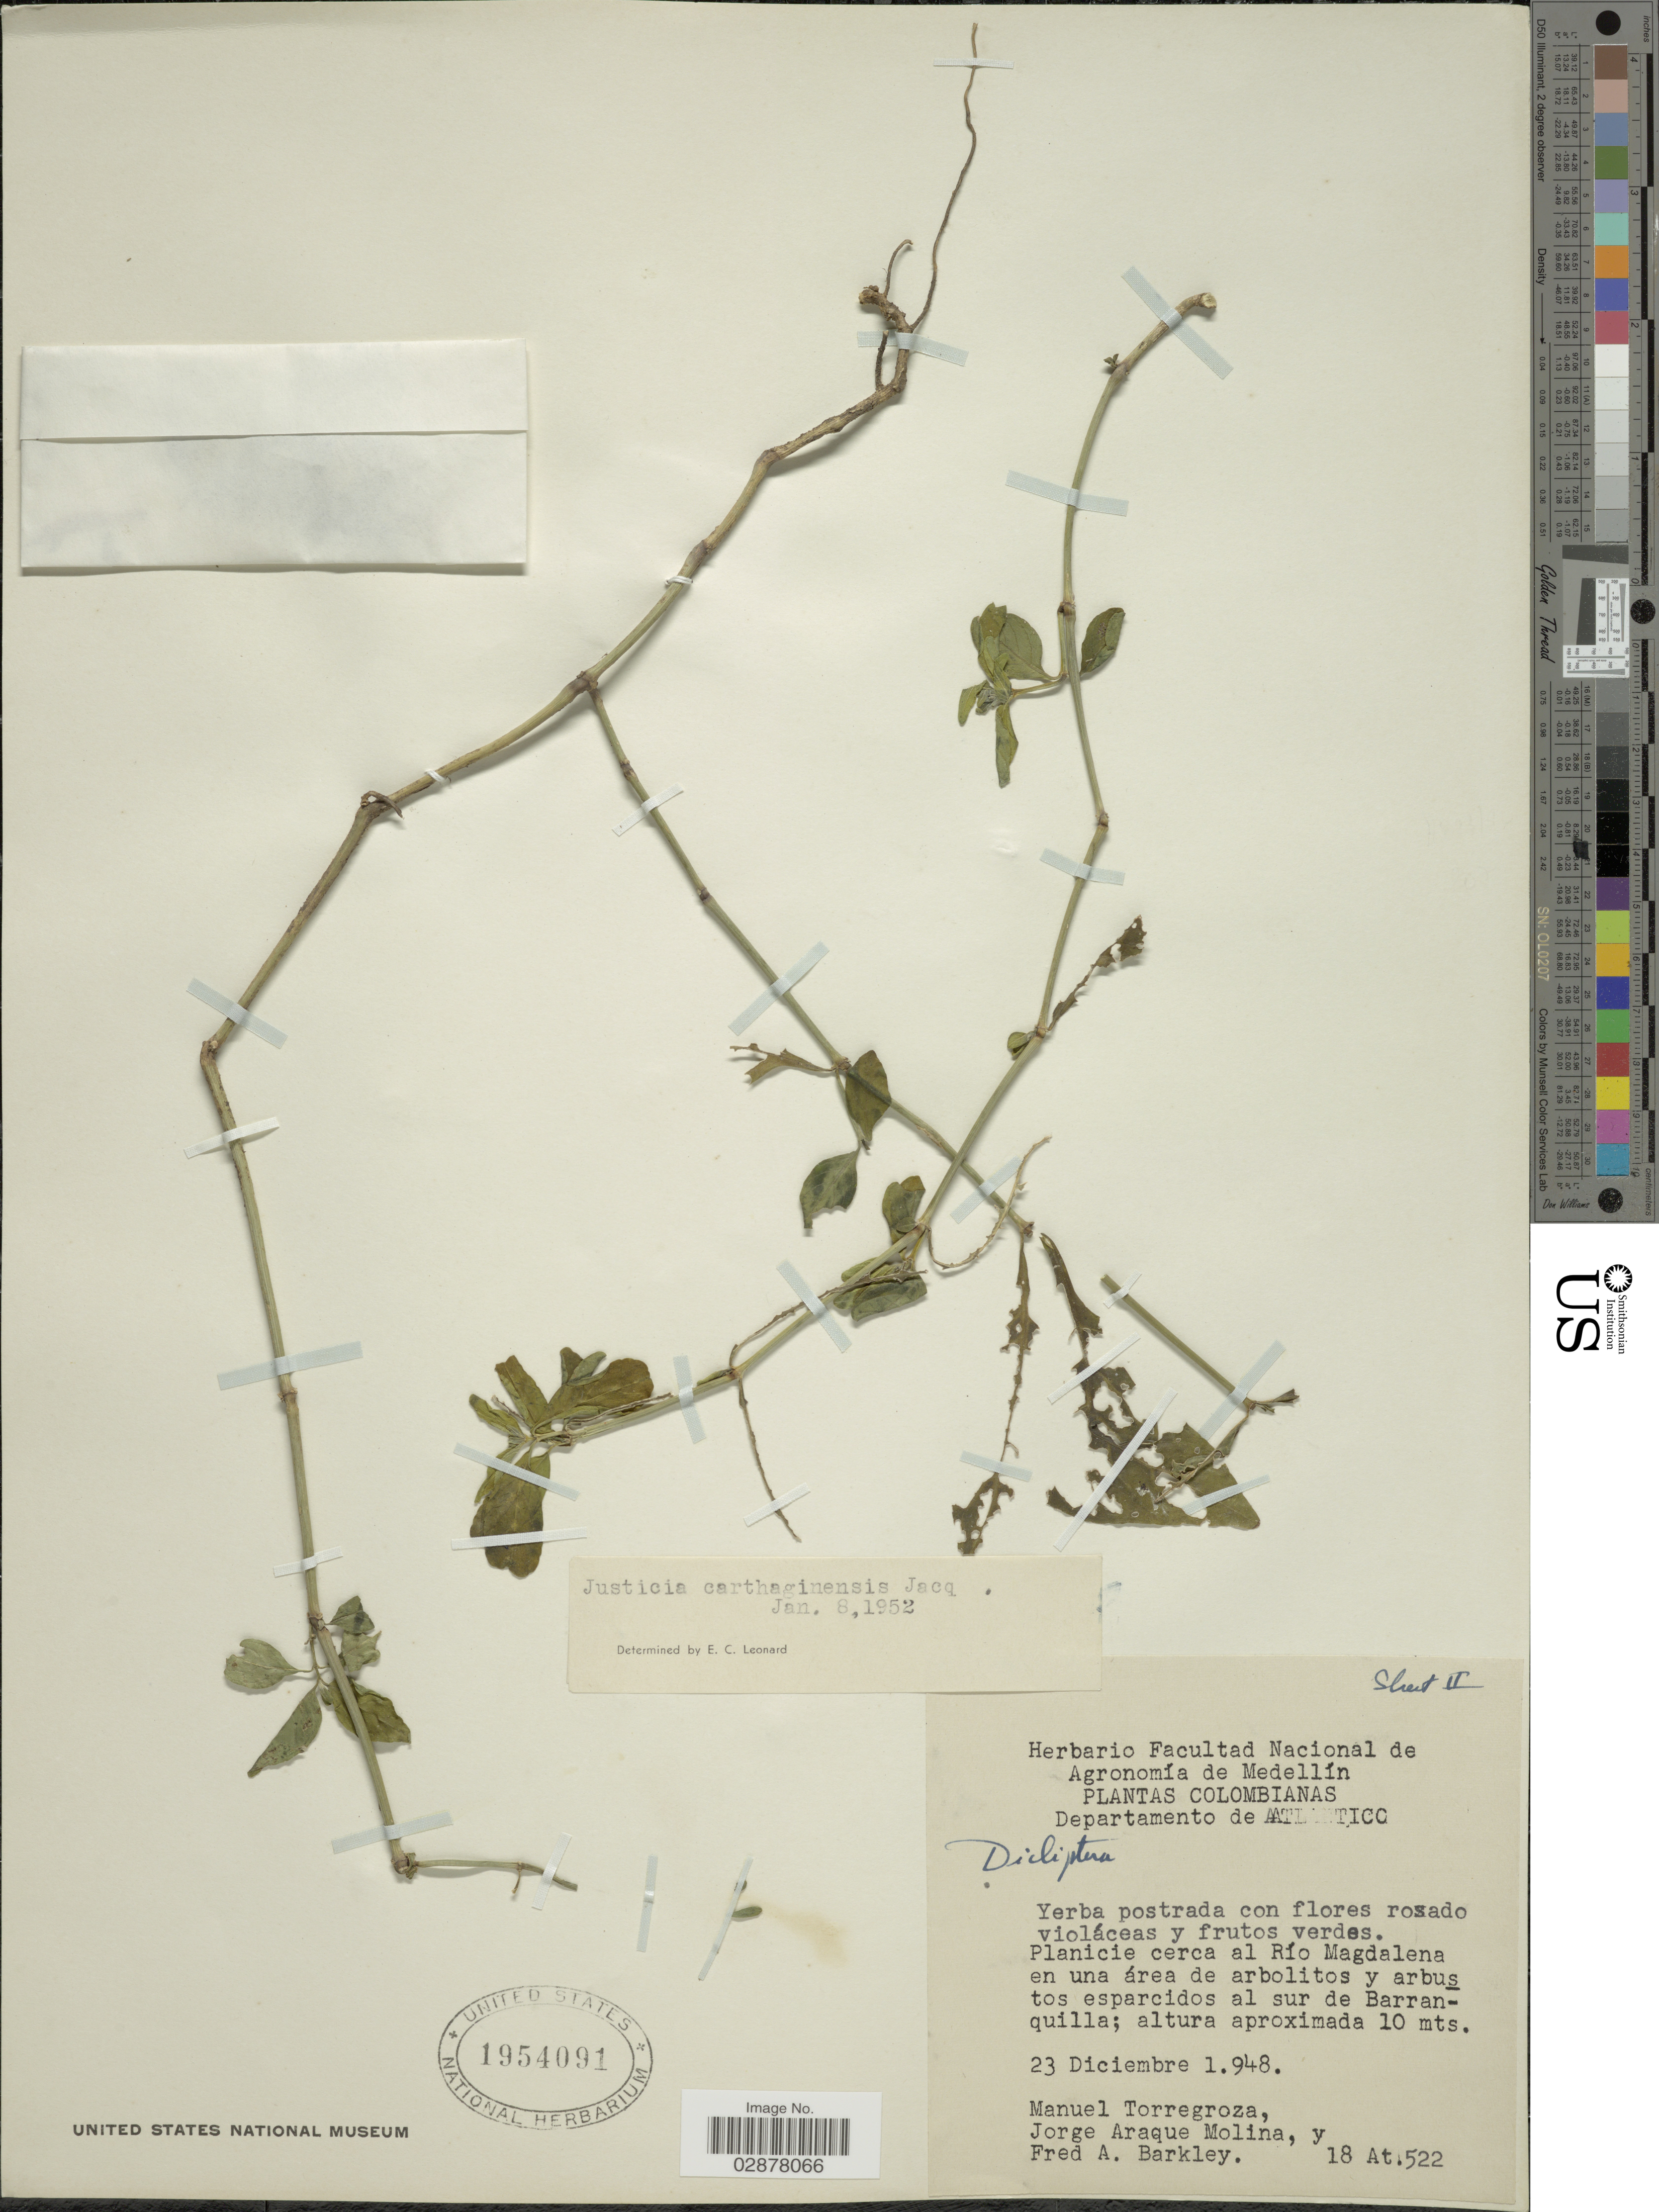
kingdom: Plantae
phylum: Tracheophyta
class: Magnoliopsida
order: Lamiales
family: Acanthaceae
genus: Justicia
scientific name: Justicia carthaginensis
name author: Jacq.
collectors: M. Torregroza C., J. A. Molina & F. A. Barkley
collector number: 18At522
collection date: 1948-12-23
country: Colombia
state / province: Atlántico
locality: Departamento de Atlantico, Planicie cerca al Río Magdalena en una área de arbolitos y arbustos esparcidos al sur de Barranquilla.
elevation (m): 10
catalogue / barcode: US 1954091